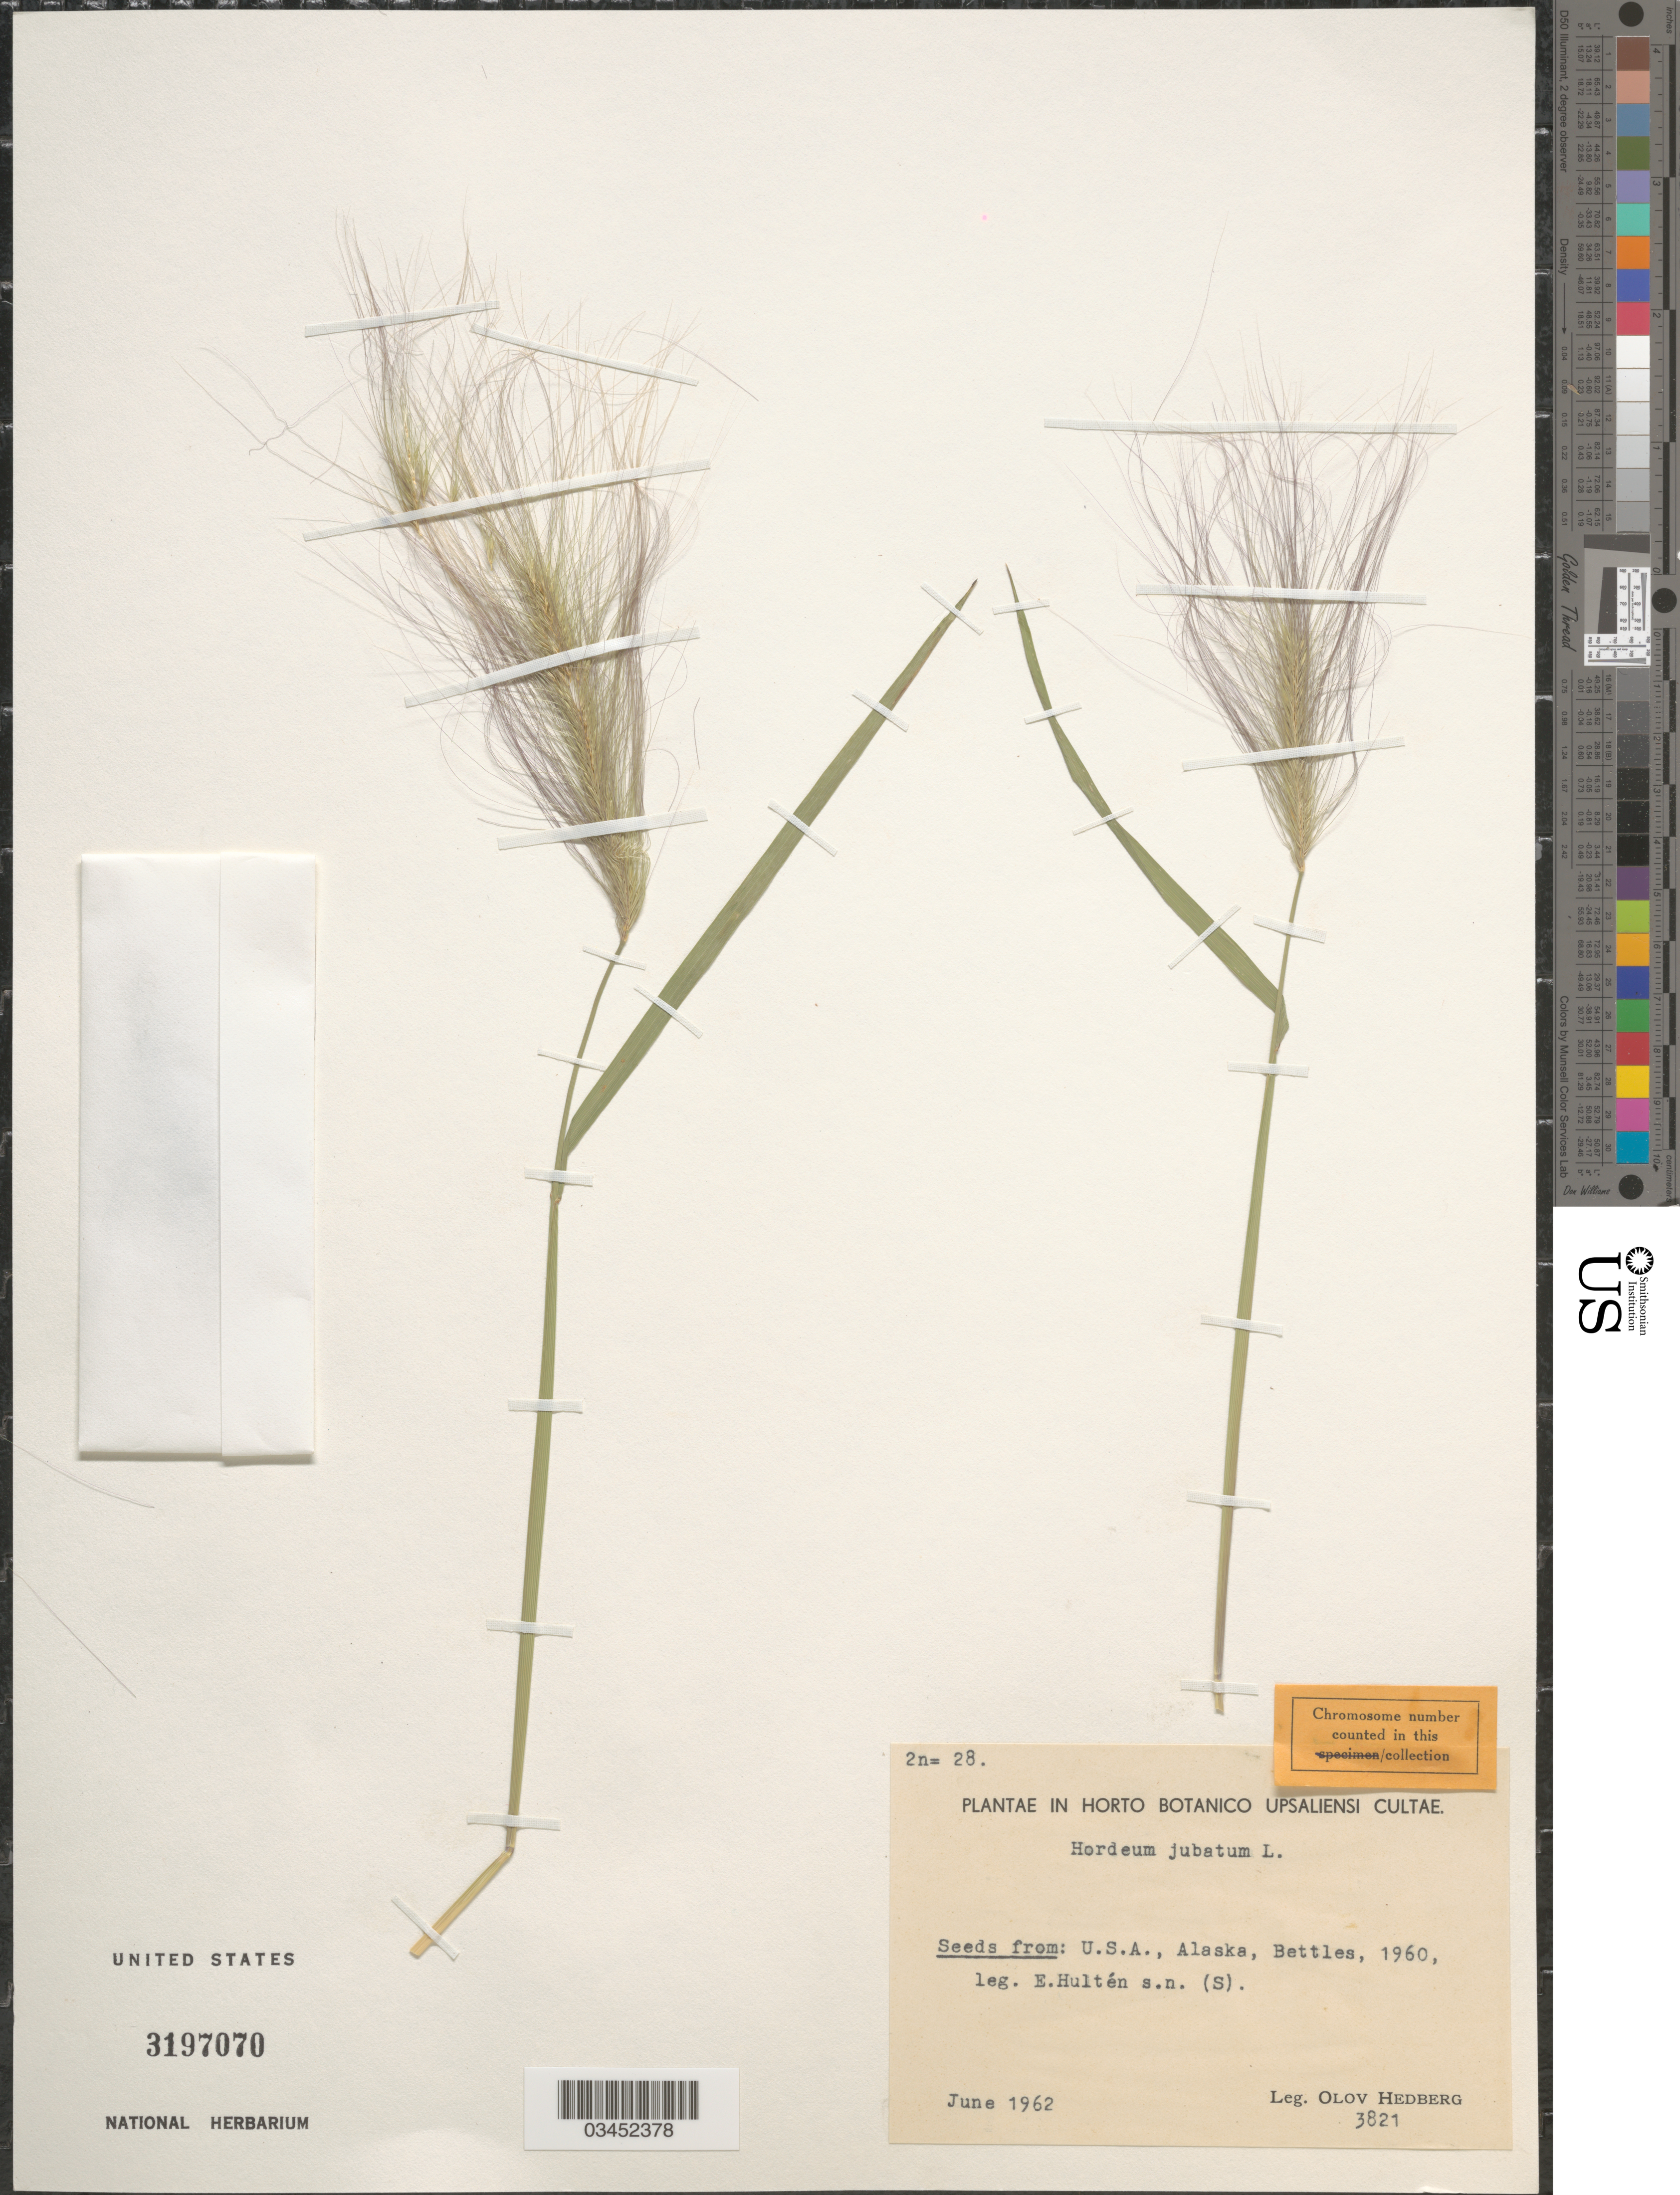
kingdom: Plantae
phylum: Tracheophyta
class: Liliopsida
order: Poales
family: Poaceae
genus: Hordeum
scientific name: Hordeum jubatum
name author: L.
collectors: O. Hedberg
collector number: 3821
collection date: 1962-06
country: Sweden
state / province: Uppsala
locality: In Horto Botanico Upsaliensi cultae.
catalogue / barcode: US 3197070